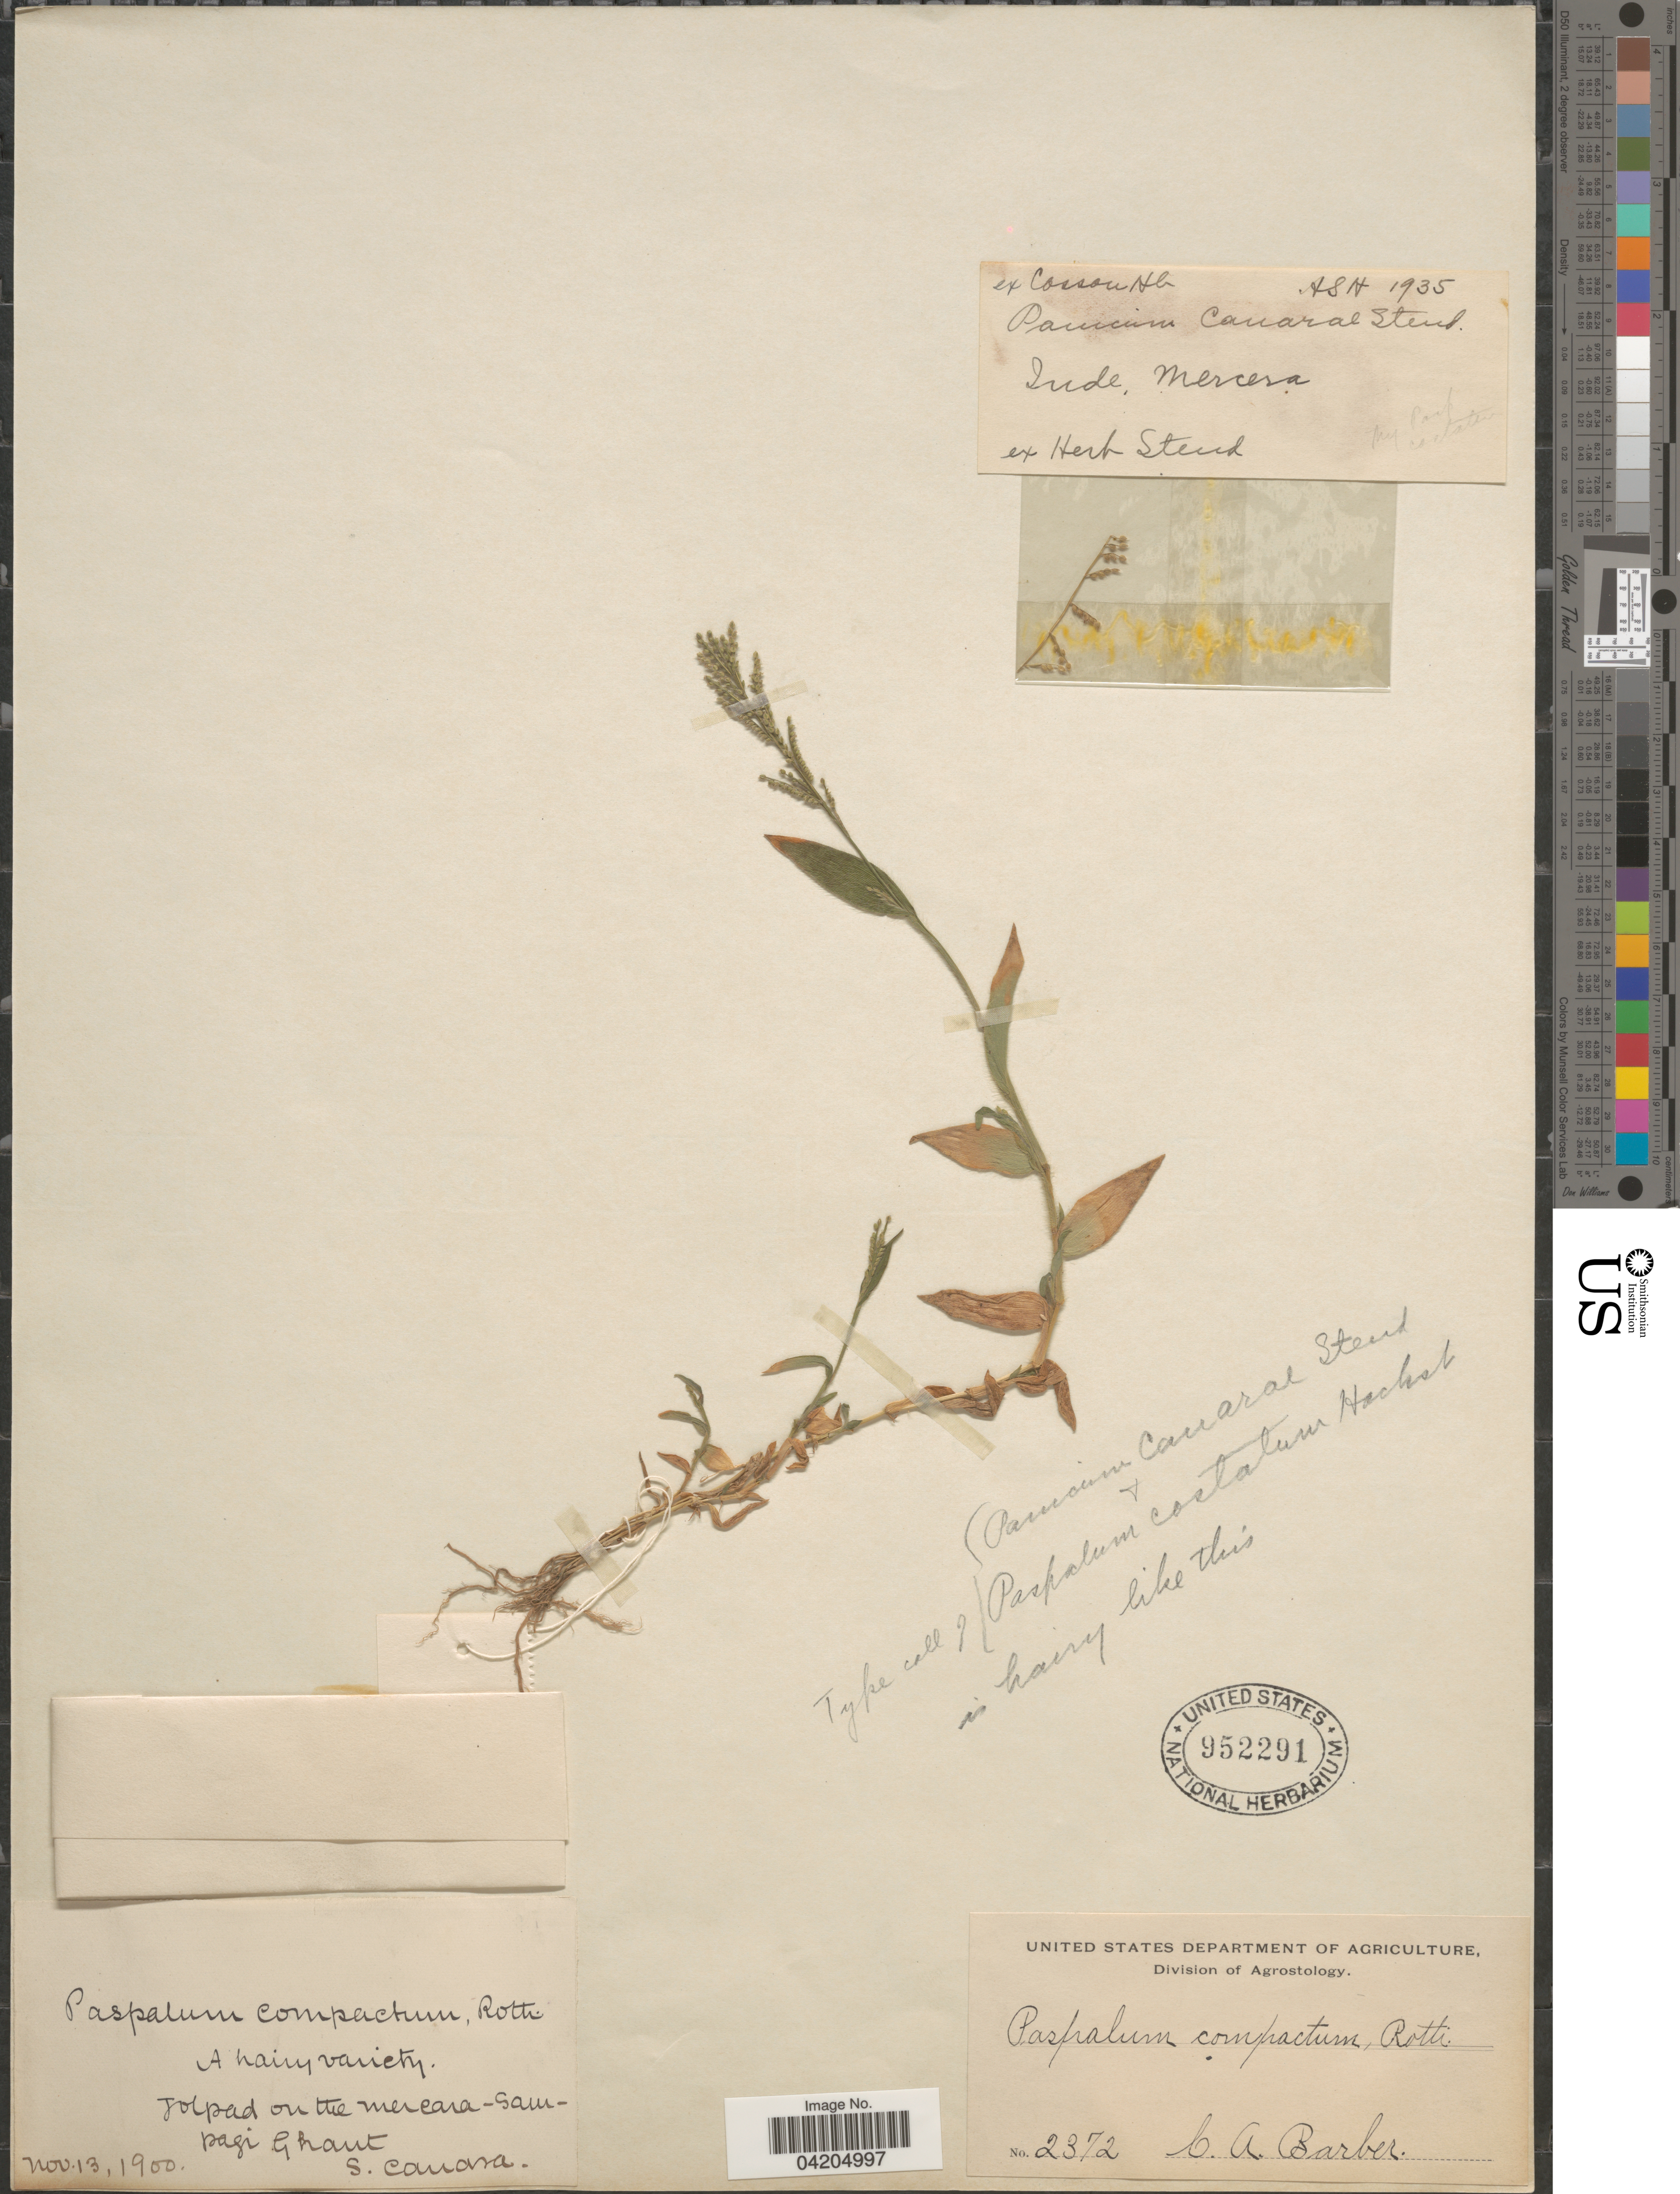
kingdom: Plantae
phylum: Tracheophyta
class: Liliopsida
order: Poales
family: Poaceae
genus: Digitaria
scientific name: Digitaria compacta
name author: (Roth) Veldkamp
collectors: C. Barber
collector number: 2372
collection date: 1900-11-13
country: India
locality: Jolpad on the Mercara-Sampagi Ghaut. S. Canara.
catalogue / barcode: US 952291